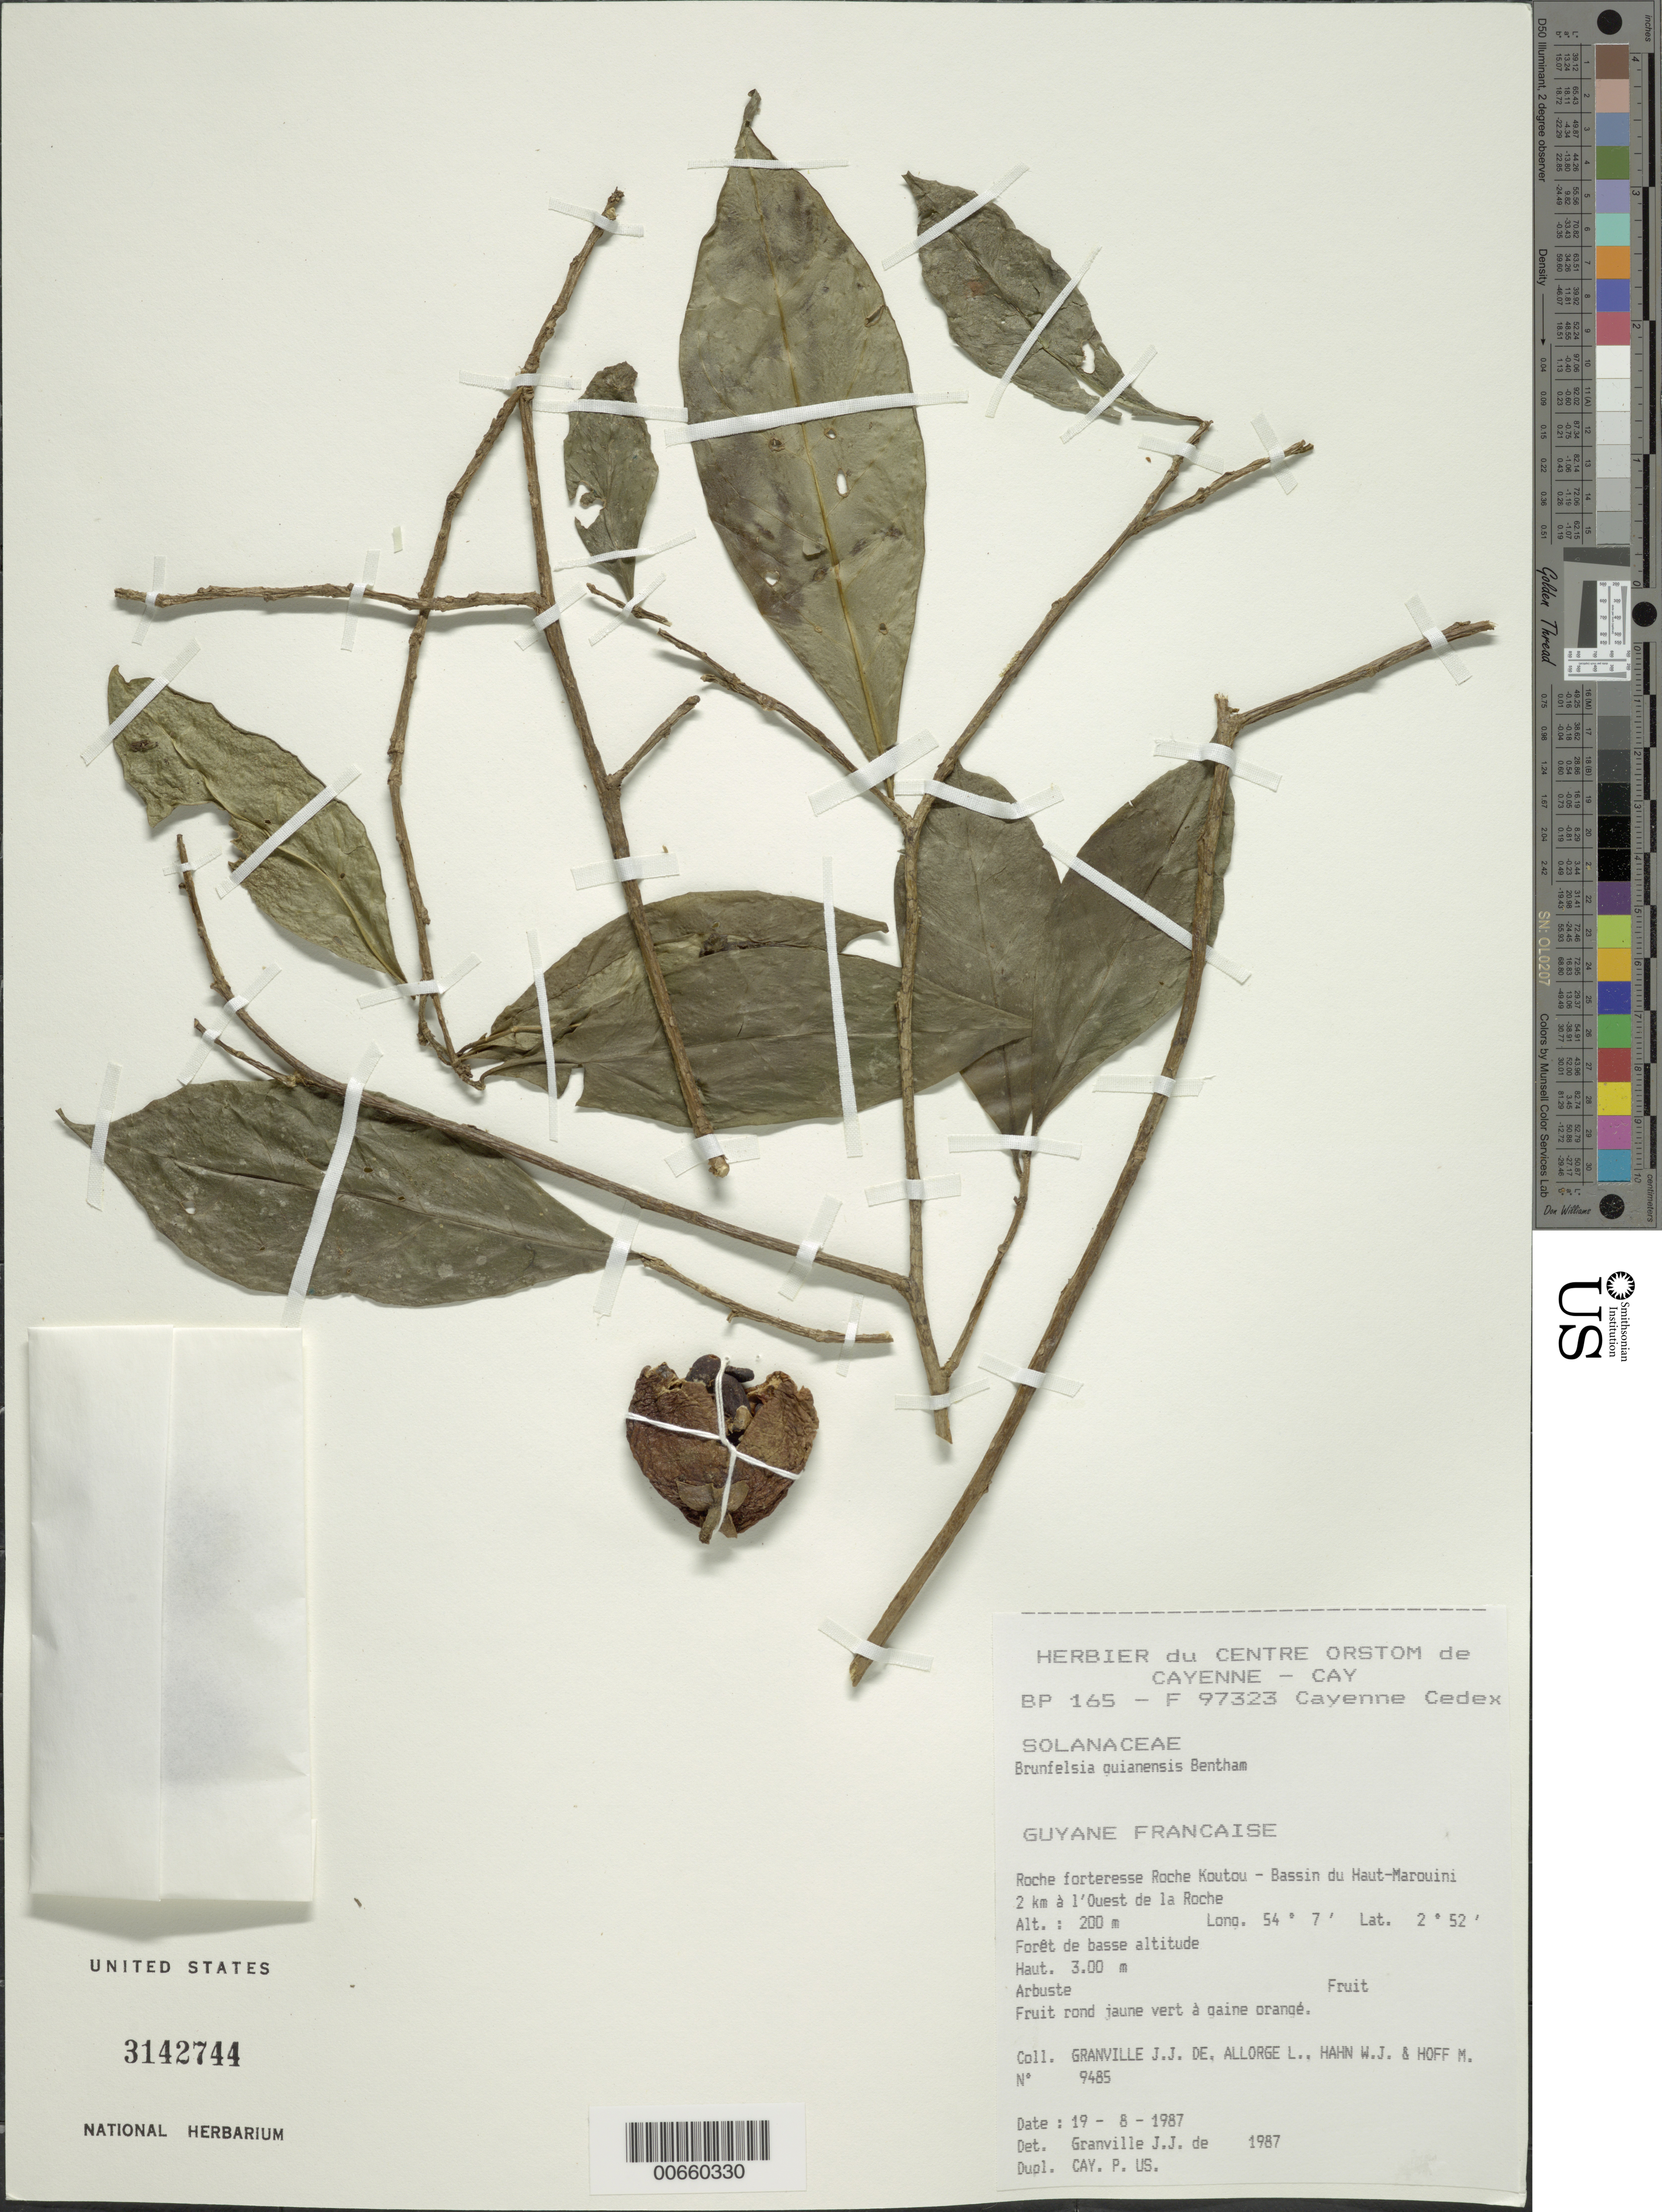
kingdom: Plantae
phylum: Tracheophyta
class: Magnoliopsida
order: Solanales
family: Solanaceae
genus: Brunfelsia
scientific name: Brunfelsia guianensis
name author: Benth.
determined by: Granville, J. J. de, (CAY), Institut de Recherche pour le Developpement (IRD) (FRENCH GUIANA)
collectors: J.-J. de Granville, L. Allorge, W. J. Hahn & M. Hoff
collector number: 9485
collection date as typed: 19-Aug-87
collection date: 1987-08-19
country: French Guiana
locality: Roche Koutou, Bassin du Haut-Marouini, 2 km à l'Ouest de la Roche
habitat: Forêt de basse altitude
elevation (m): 200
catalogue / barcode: US 3142744